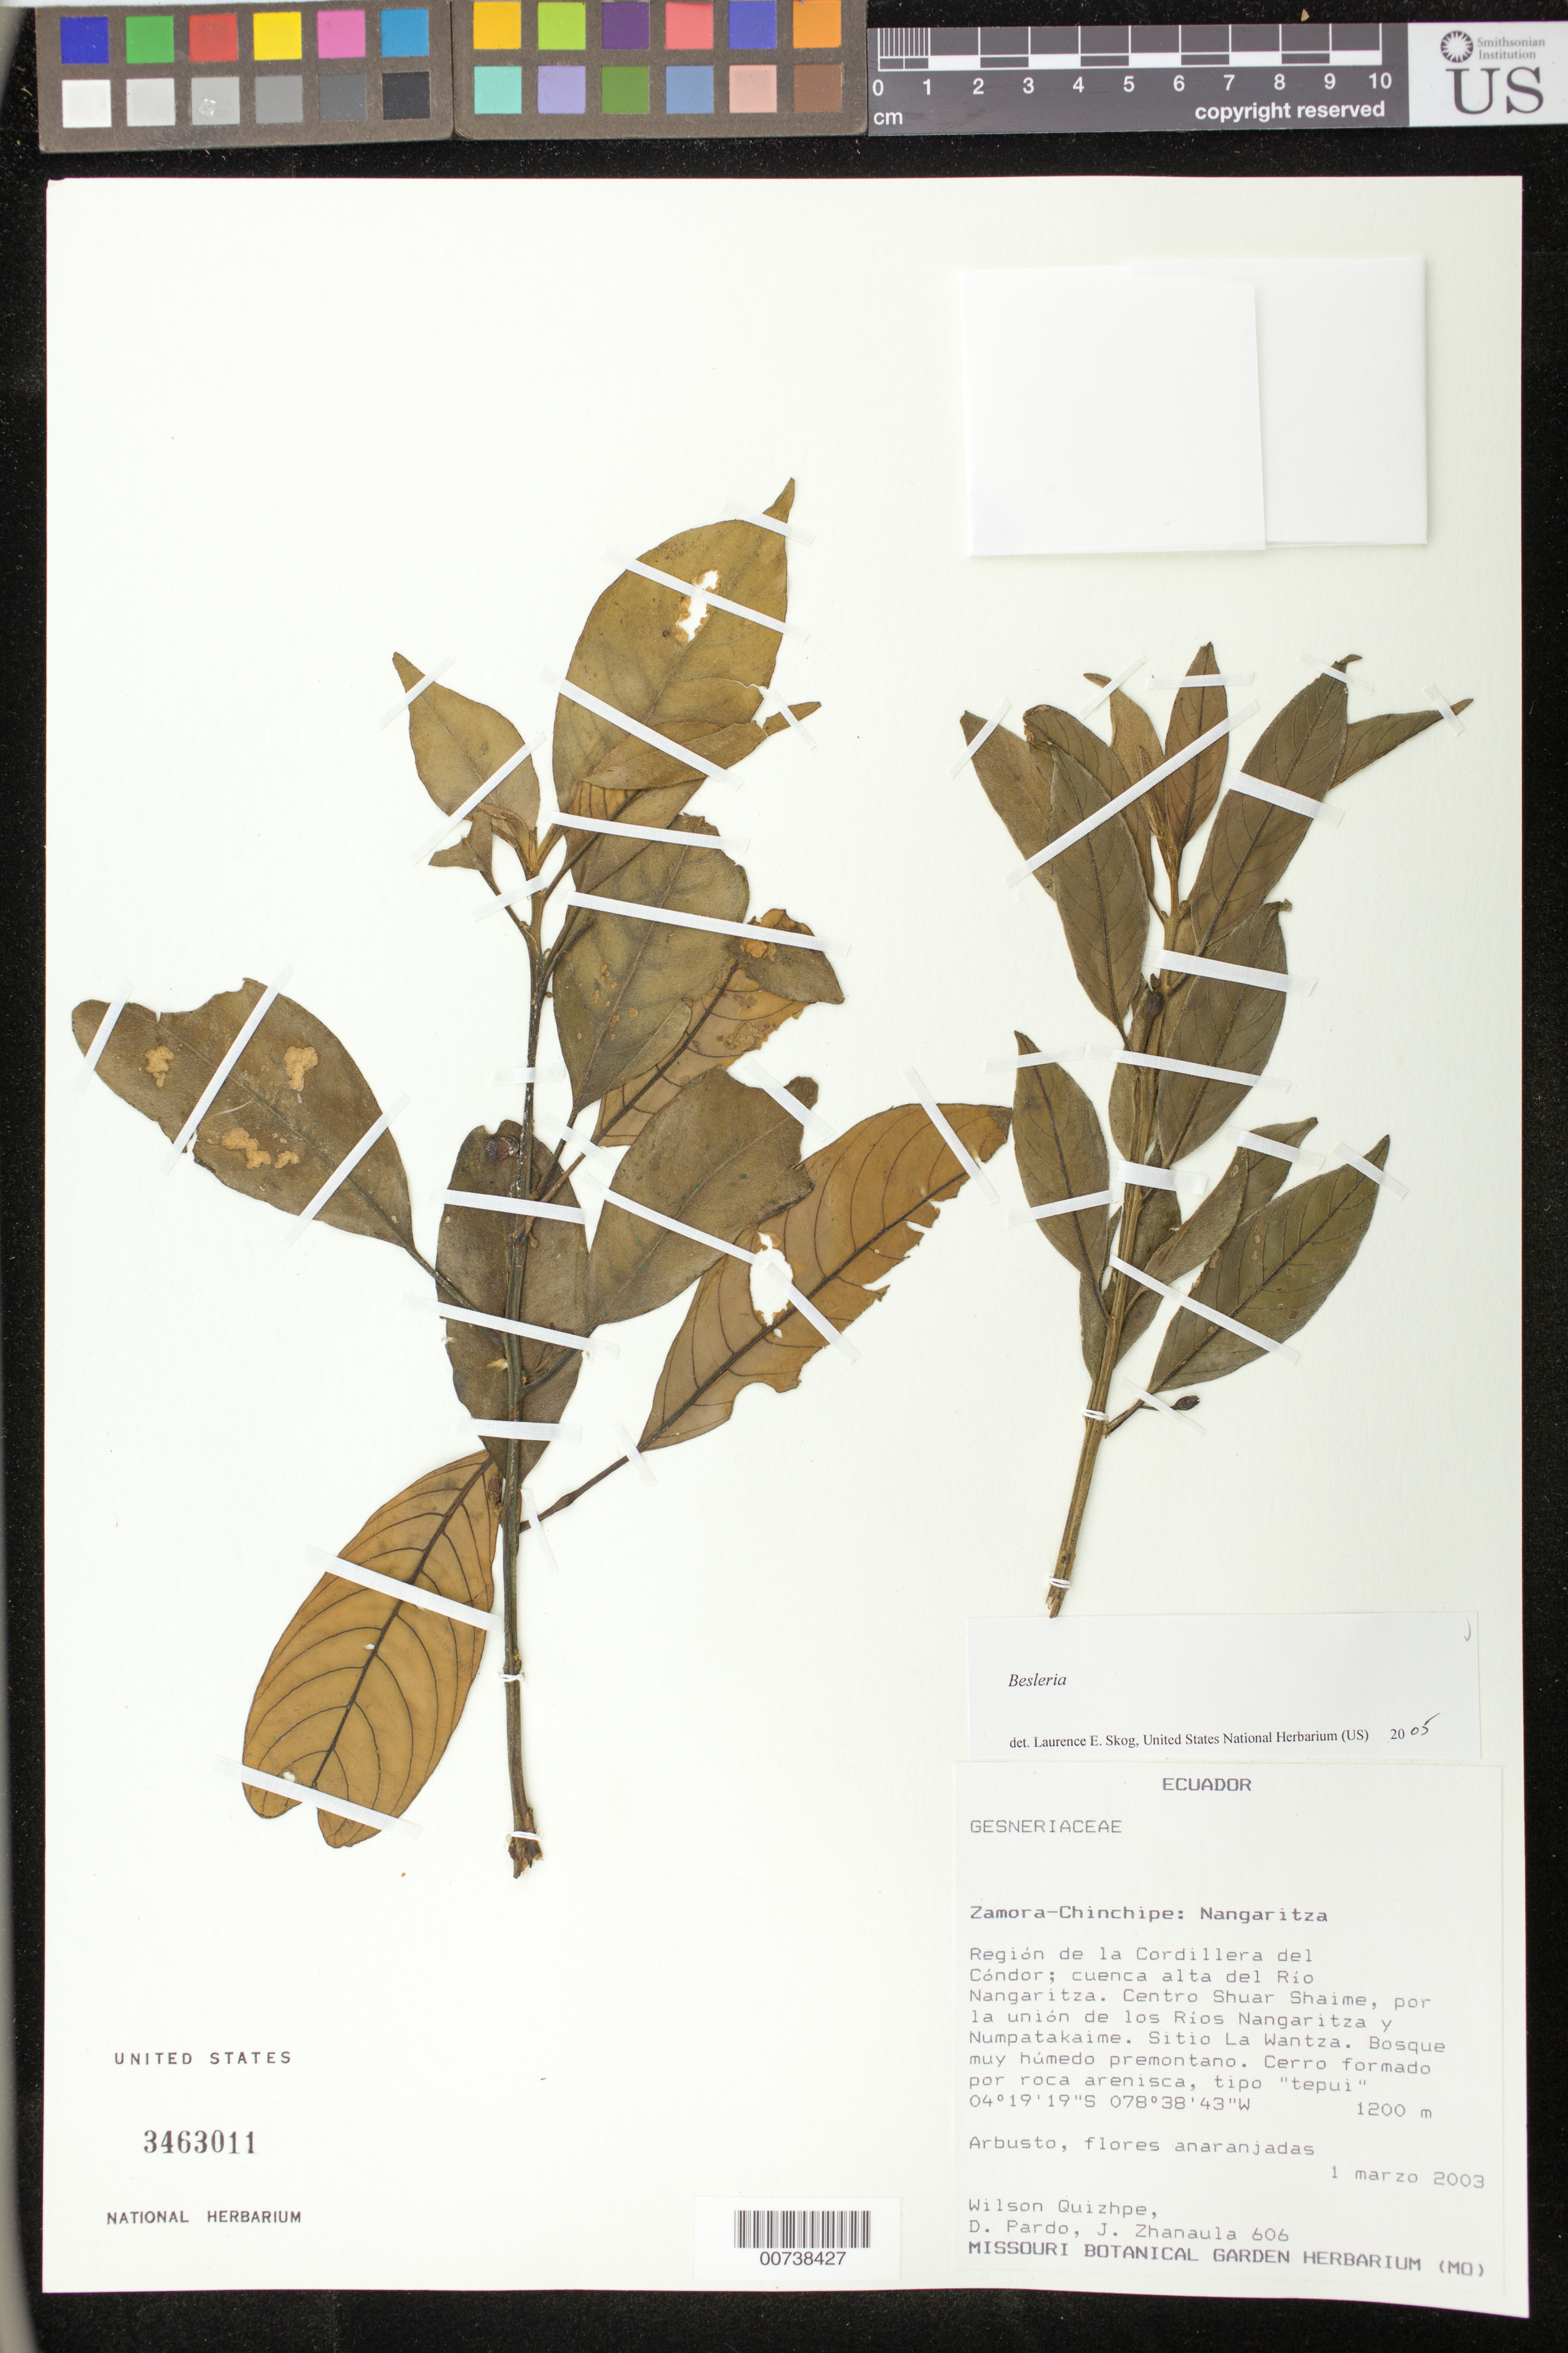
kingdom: Plantae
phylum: Tracheophyta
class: Magnoliopsida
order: Lamiales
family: Gesneriaceae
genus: Besleria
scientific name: Besleria sp.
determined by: Skog, Laurence E.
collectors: W. Quizhpe, D. Pardo & J. Zhunaula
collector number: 606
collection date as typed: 01 Mar 2003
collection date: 2003-03-01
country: Ecuador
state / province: Zamora-Chinchipe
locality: Zamora-Chinchipe: Nangaritza. Región de la Cordillera del Cóndor; cuenca alta del Río Nangaritza, Centro Shuar Shaime, por la unión de los Ríos Nangaritza y Numpatakaime; sitio La Wantza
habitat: Bosque muy húmedo premontano, cerro formado por roca arenisca, tipo "tepui"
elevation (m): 1200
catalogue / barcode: US 3463011